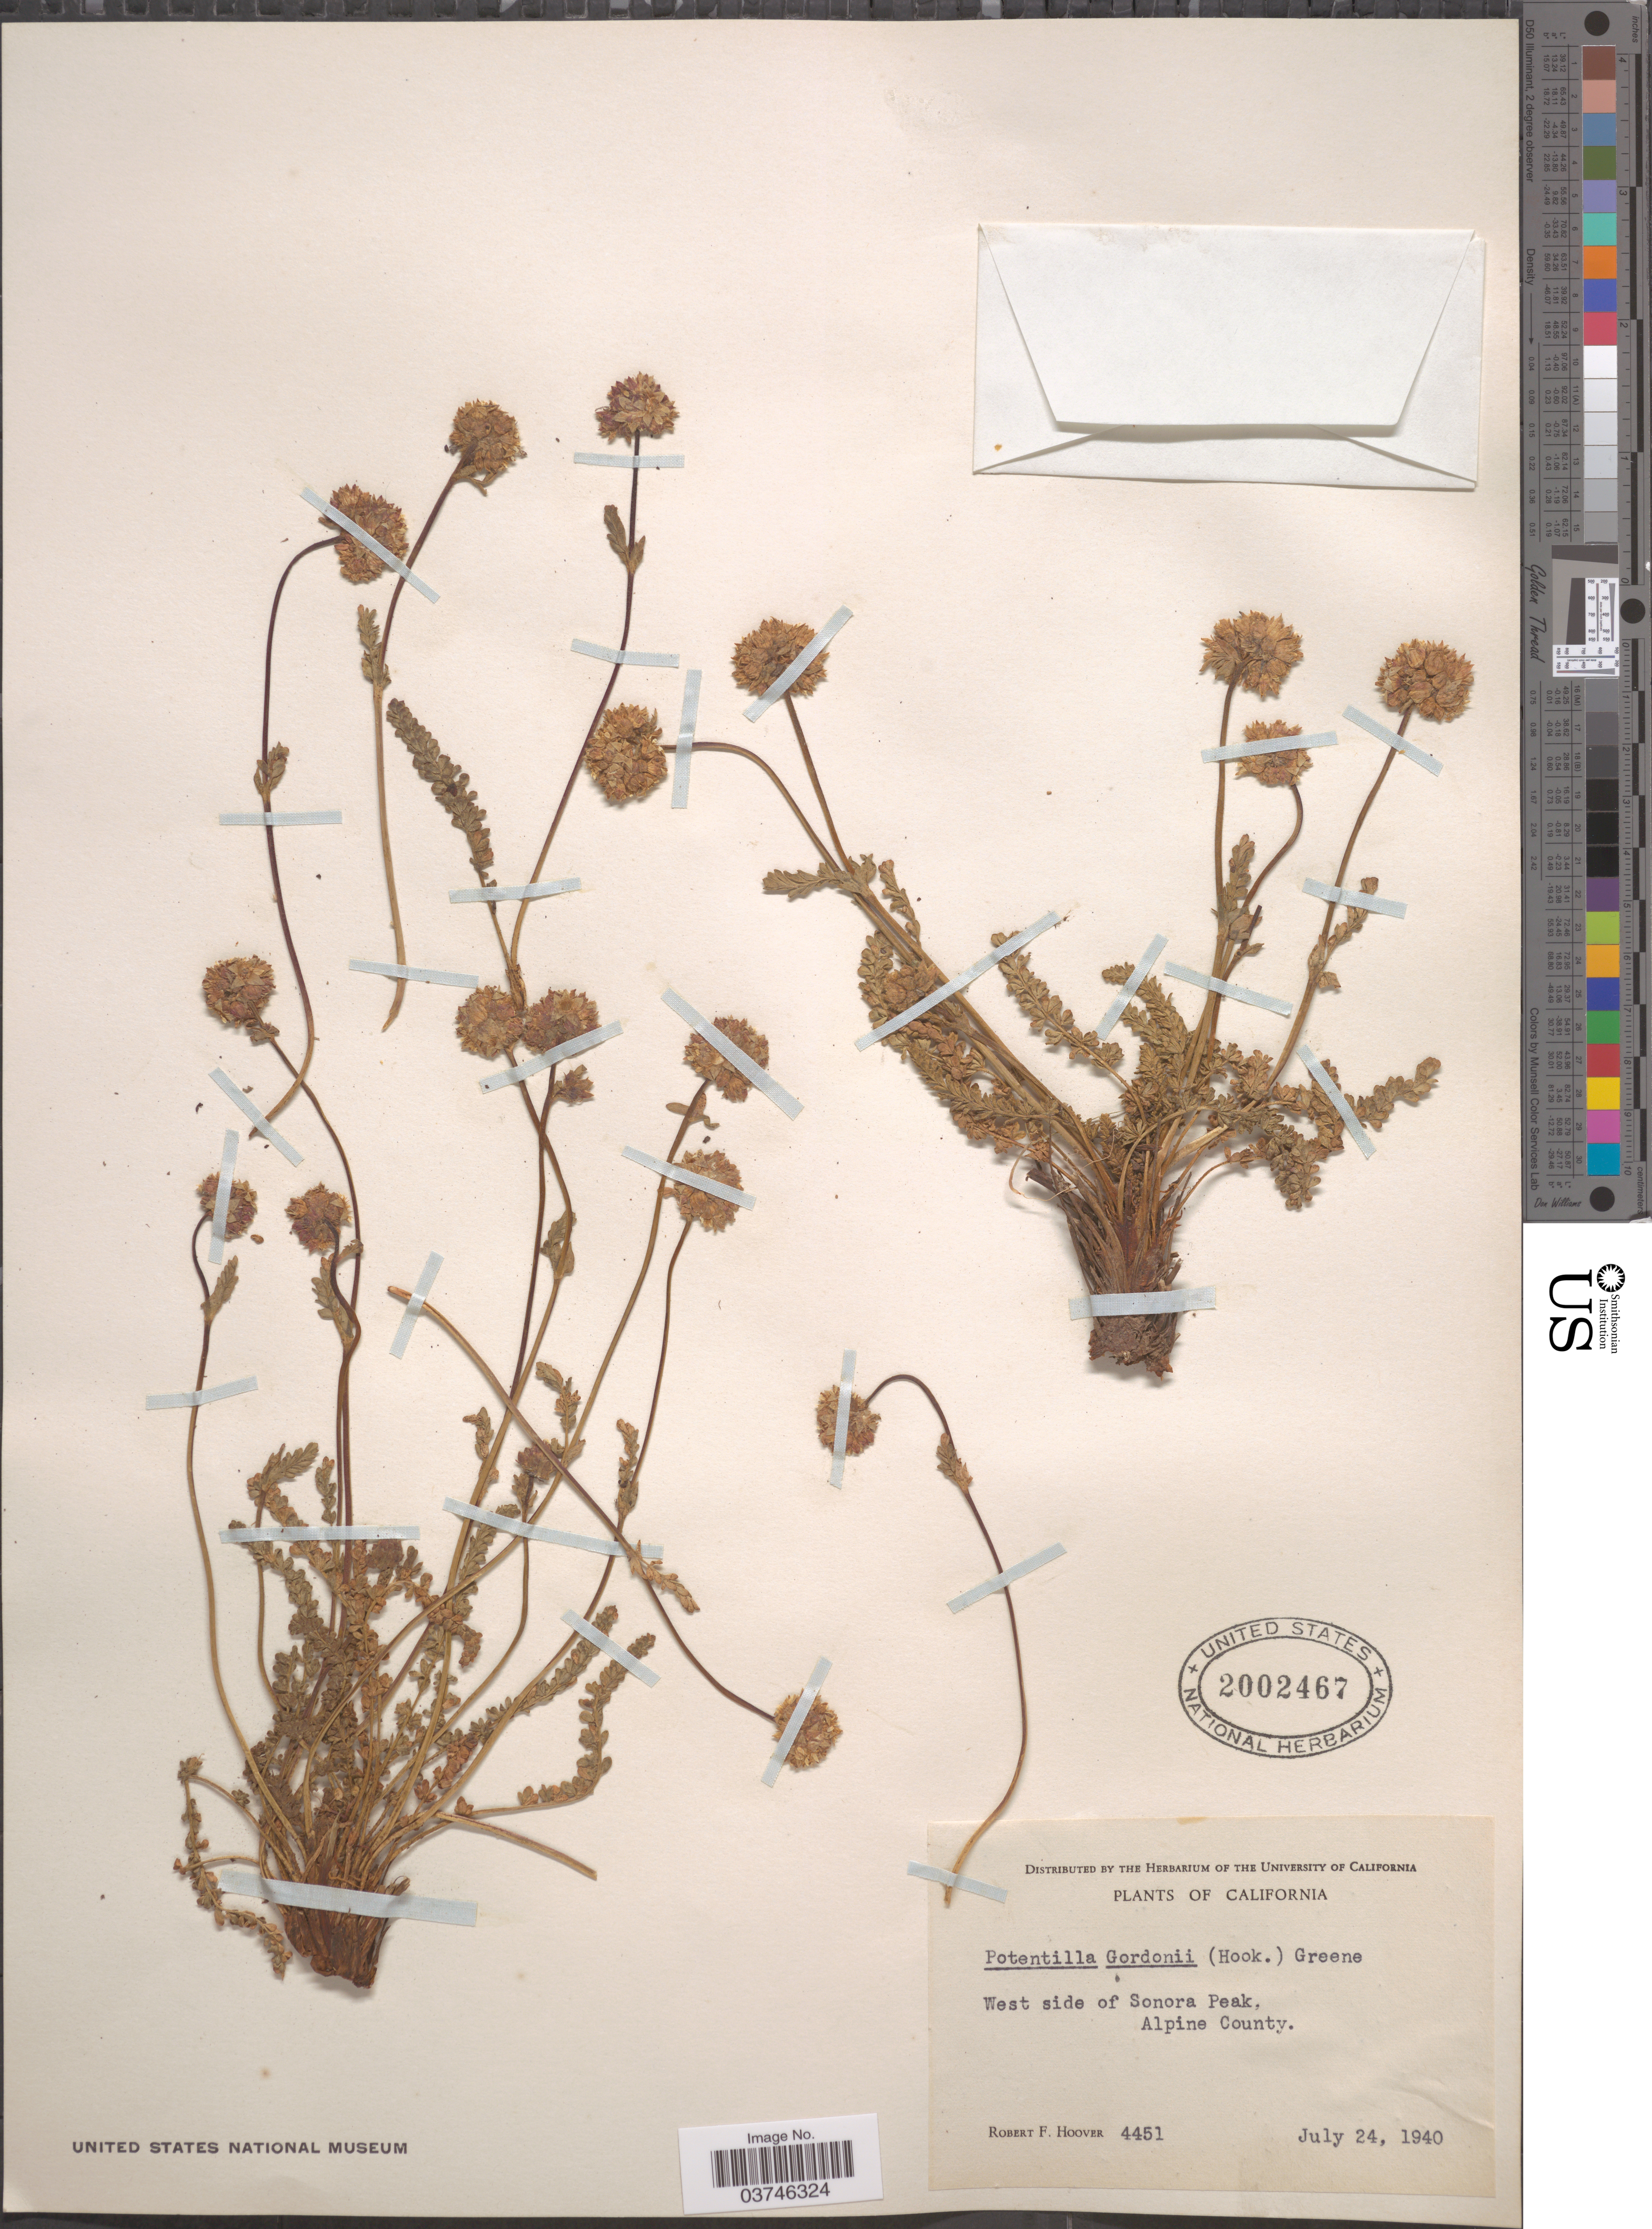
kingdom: Plantae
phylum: Tracheophyta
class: Magnoliopsida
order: Rosales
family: Rosaceae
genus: Potentilla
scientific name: Potentilla gordonii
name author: (Hook.) Greene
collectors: R. F. Hoover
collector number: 4451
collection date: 1940-07-24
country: United States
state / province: California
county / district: Alpine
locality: West side of Sonora Peak, Alpine County.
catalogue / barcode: US 2002467